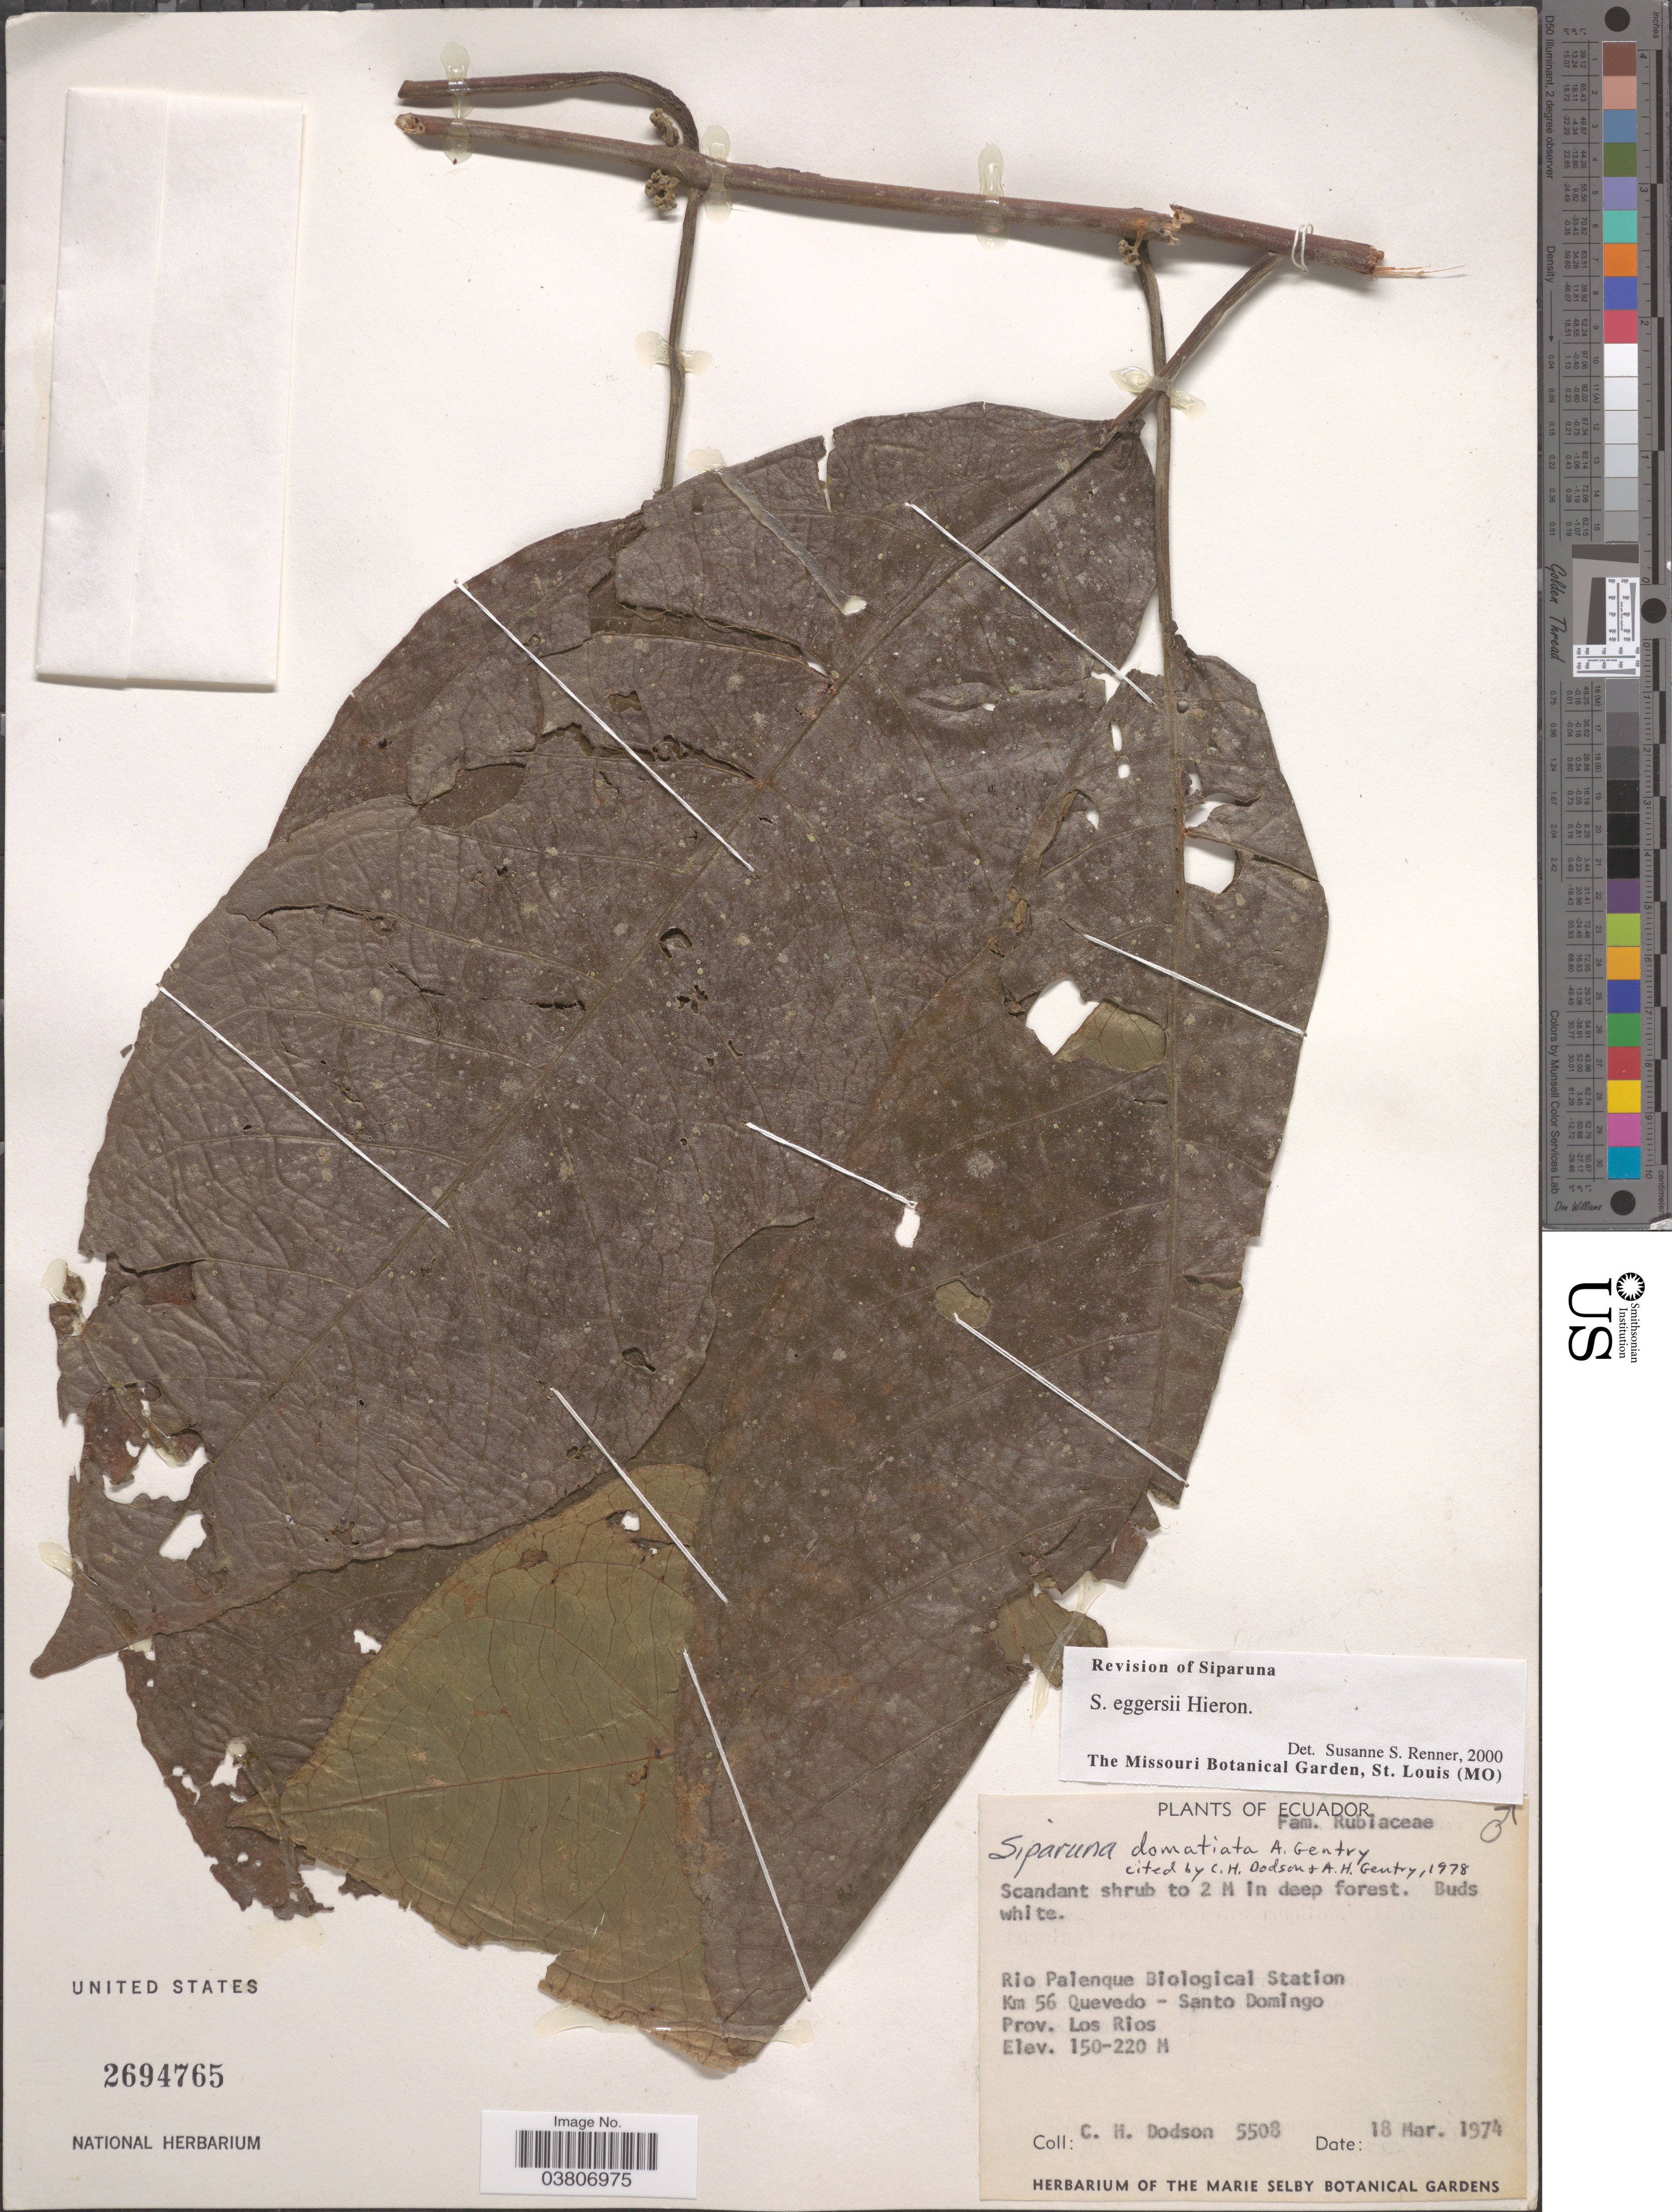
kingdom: Plantae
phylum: Tracheophyta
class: Magnoliopsida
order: Laurales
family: Siparunaceae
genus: Siparuna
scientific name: Siparuna eggersii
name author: Hieron.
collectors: C. H. Dodson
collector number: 5508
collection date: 1974-03-18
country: Ecuador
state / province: Los Ríos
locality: Rio Palenque Biological Station Km 56 Quevedo - Santo Domingo.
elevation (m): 150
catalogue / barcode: US 2694765